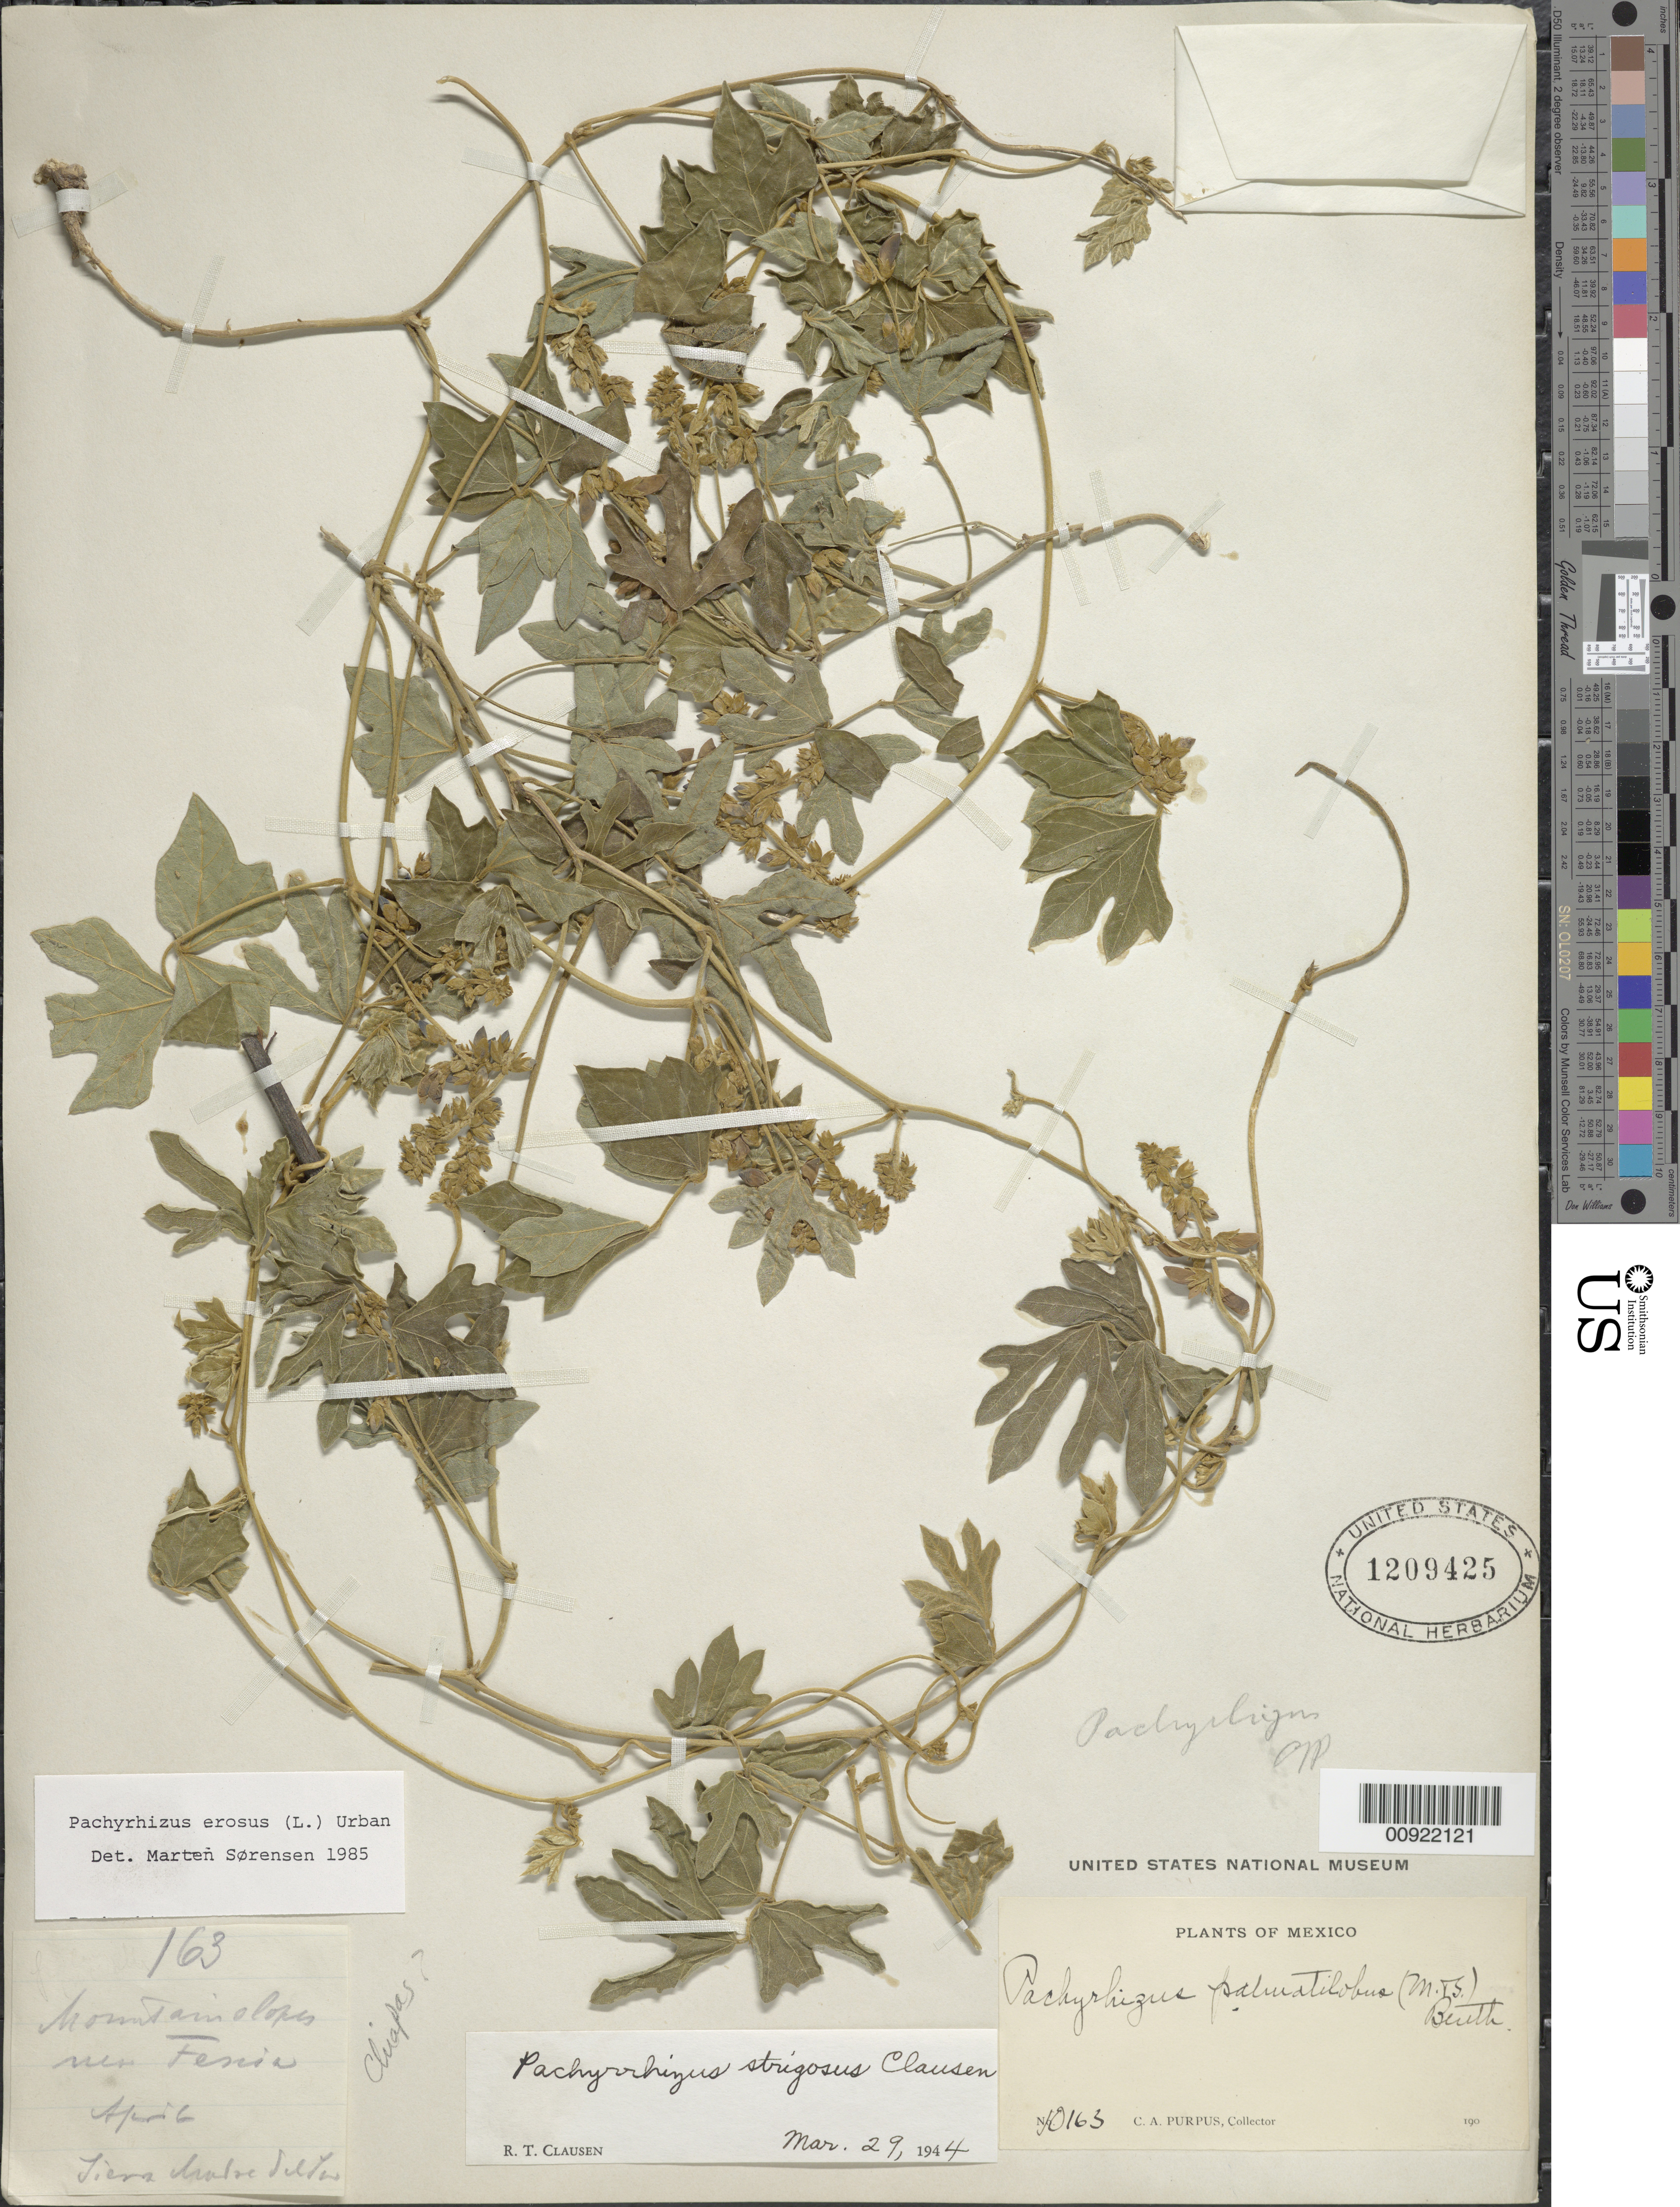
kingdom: Plantae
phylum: Tracheophyta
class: Magnoliopsida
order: Fabales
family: Fabaceae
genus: Pachyrhizus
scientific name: Pachyrhizus erosus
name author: (L.) Urb.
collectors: C. A. Purpus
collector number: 10163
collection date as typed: Apr 190-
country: Mexico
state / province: Chiapas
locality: Near Fenia. Sierra Madre del Sur.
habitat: Mountain slopes.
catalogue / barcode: US 1209425